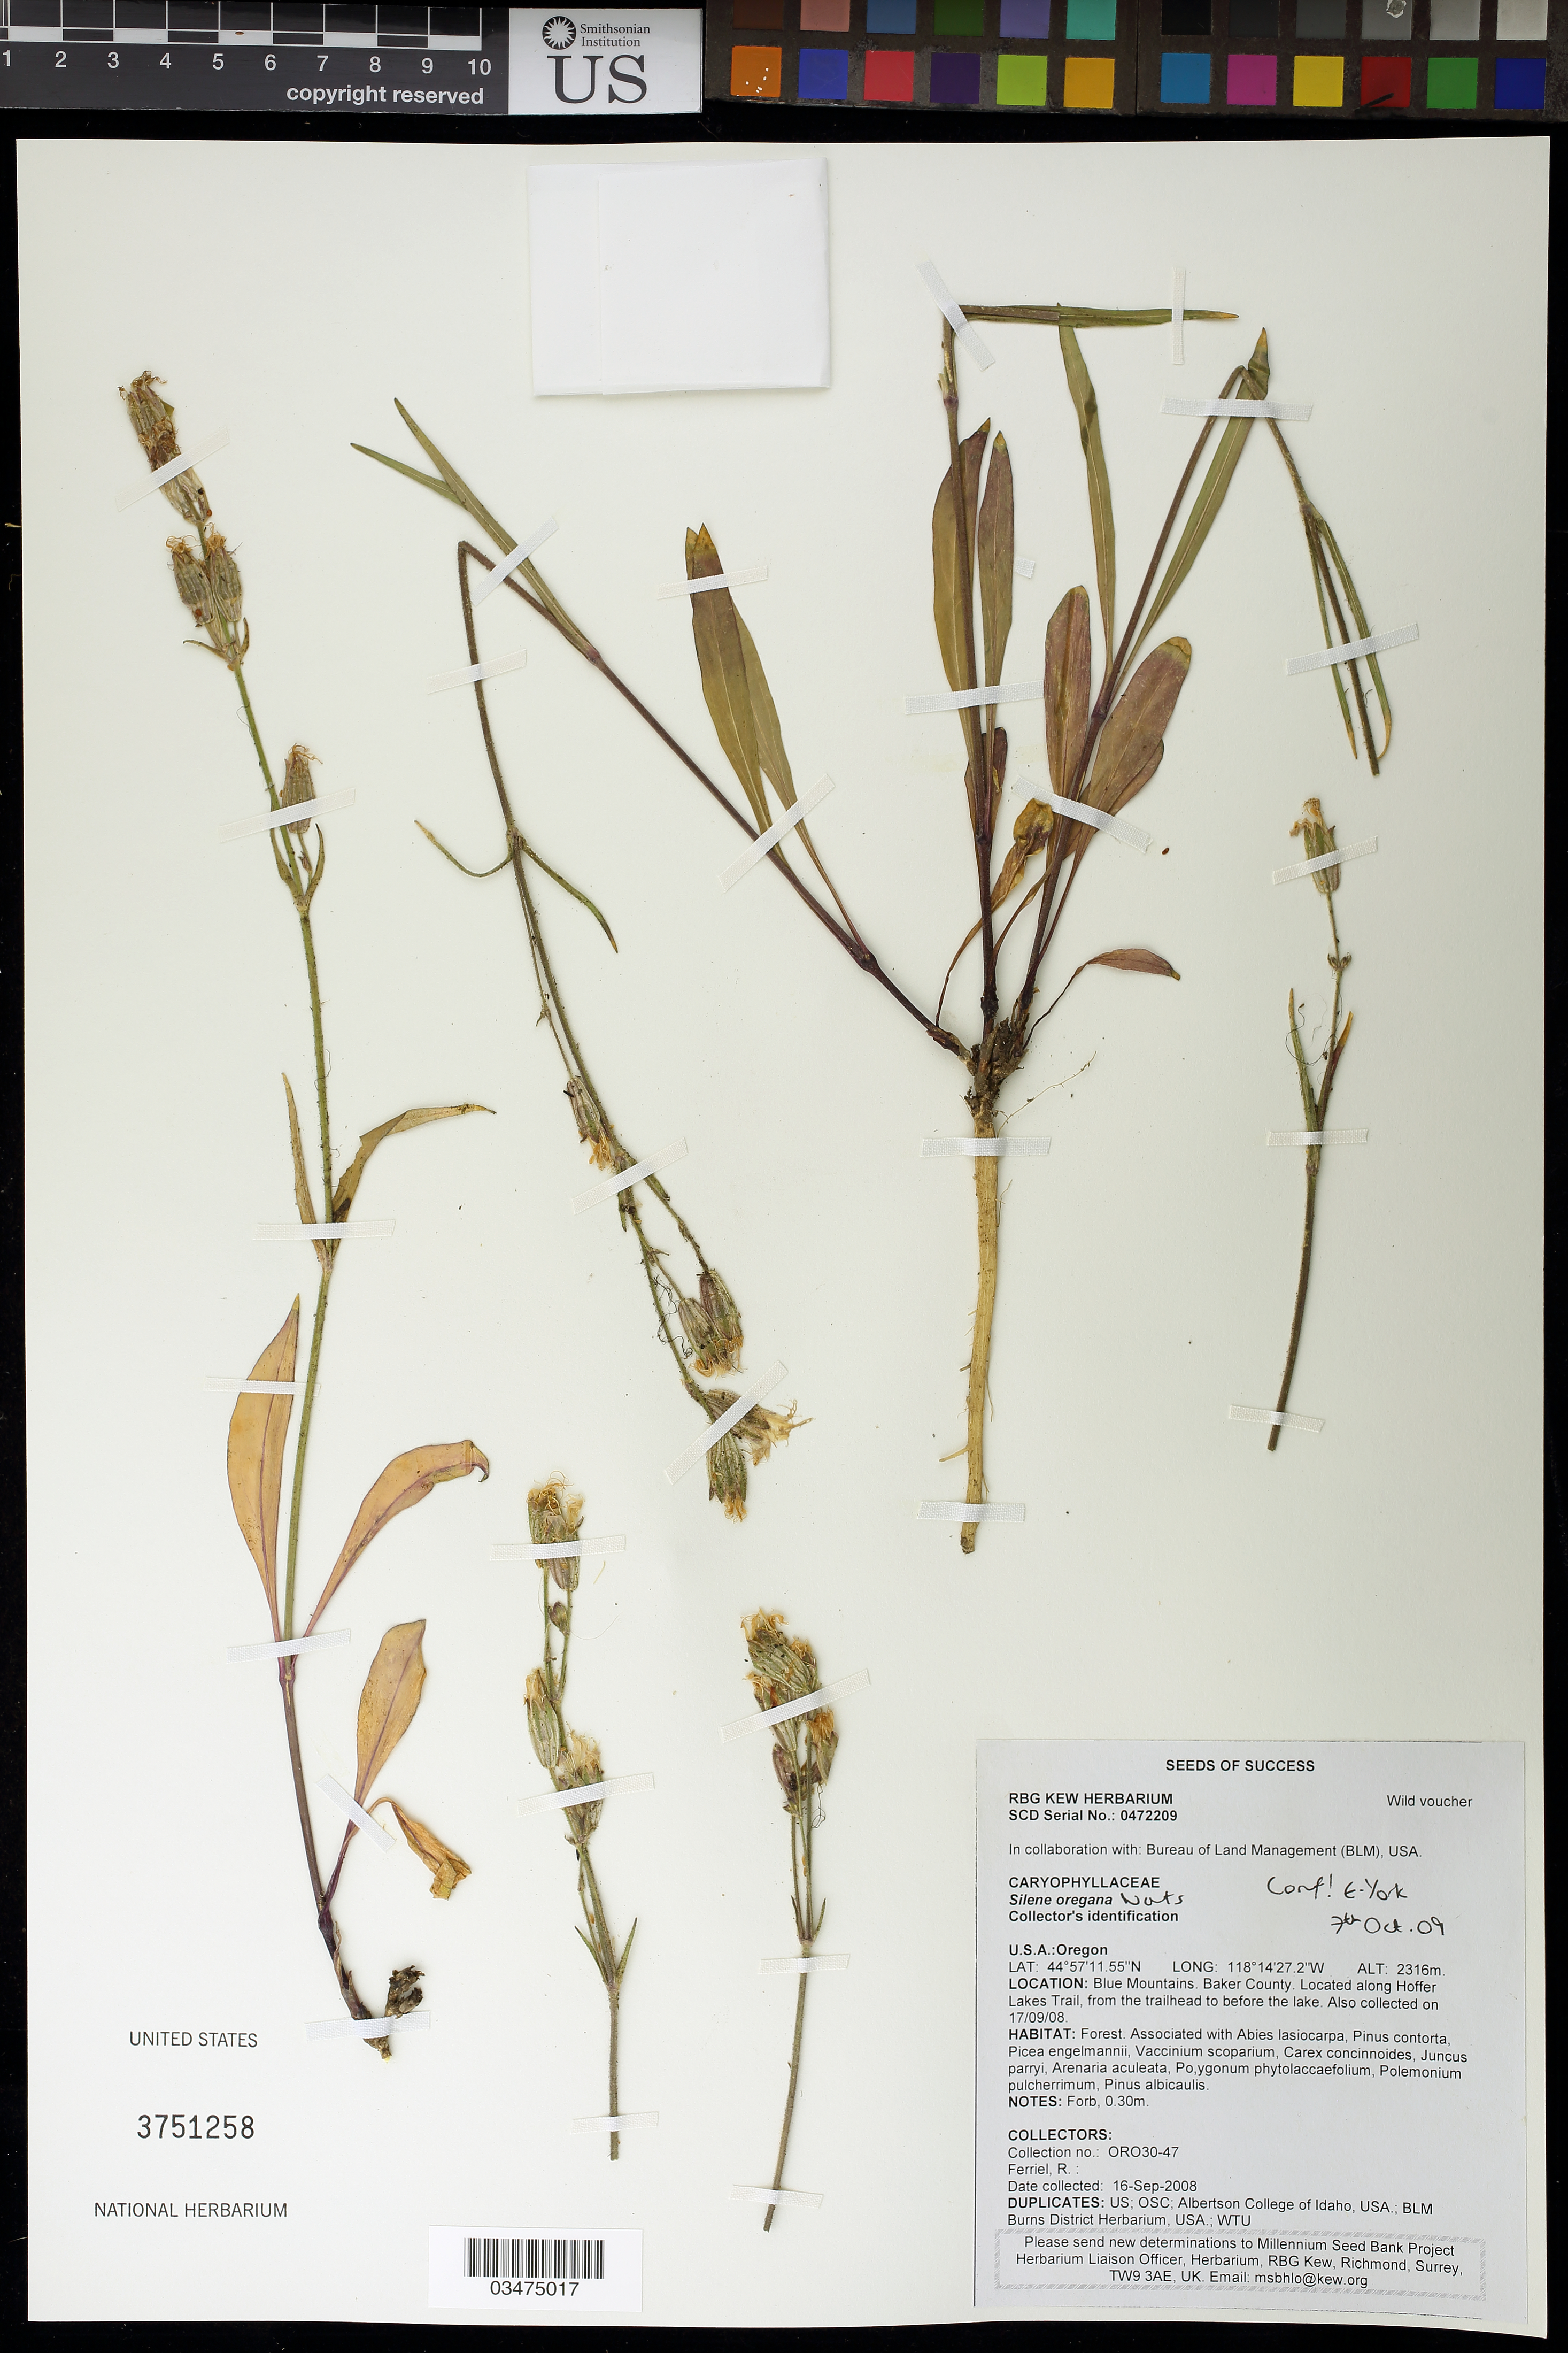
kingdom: Plantae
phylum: Tracheophyta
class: Magnoliopsida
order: Caryophyllales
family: Caryophyllaceae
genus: Silene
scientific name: Silene oregana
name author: S. Watson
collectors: R. Ferriel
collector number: ORO30-47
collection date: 2008-09-16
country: United States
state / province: Oregon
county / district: Baker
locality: Along Hoffer Lakes Trail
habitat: Forest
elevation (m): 2316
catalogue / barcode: US 3751258